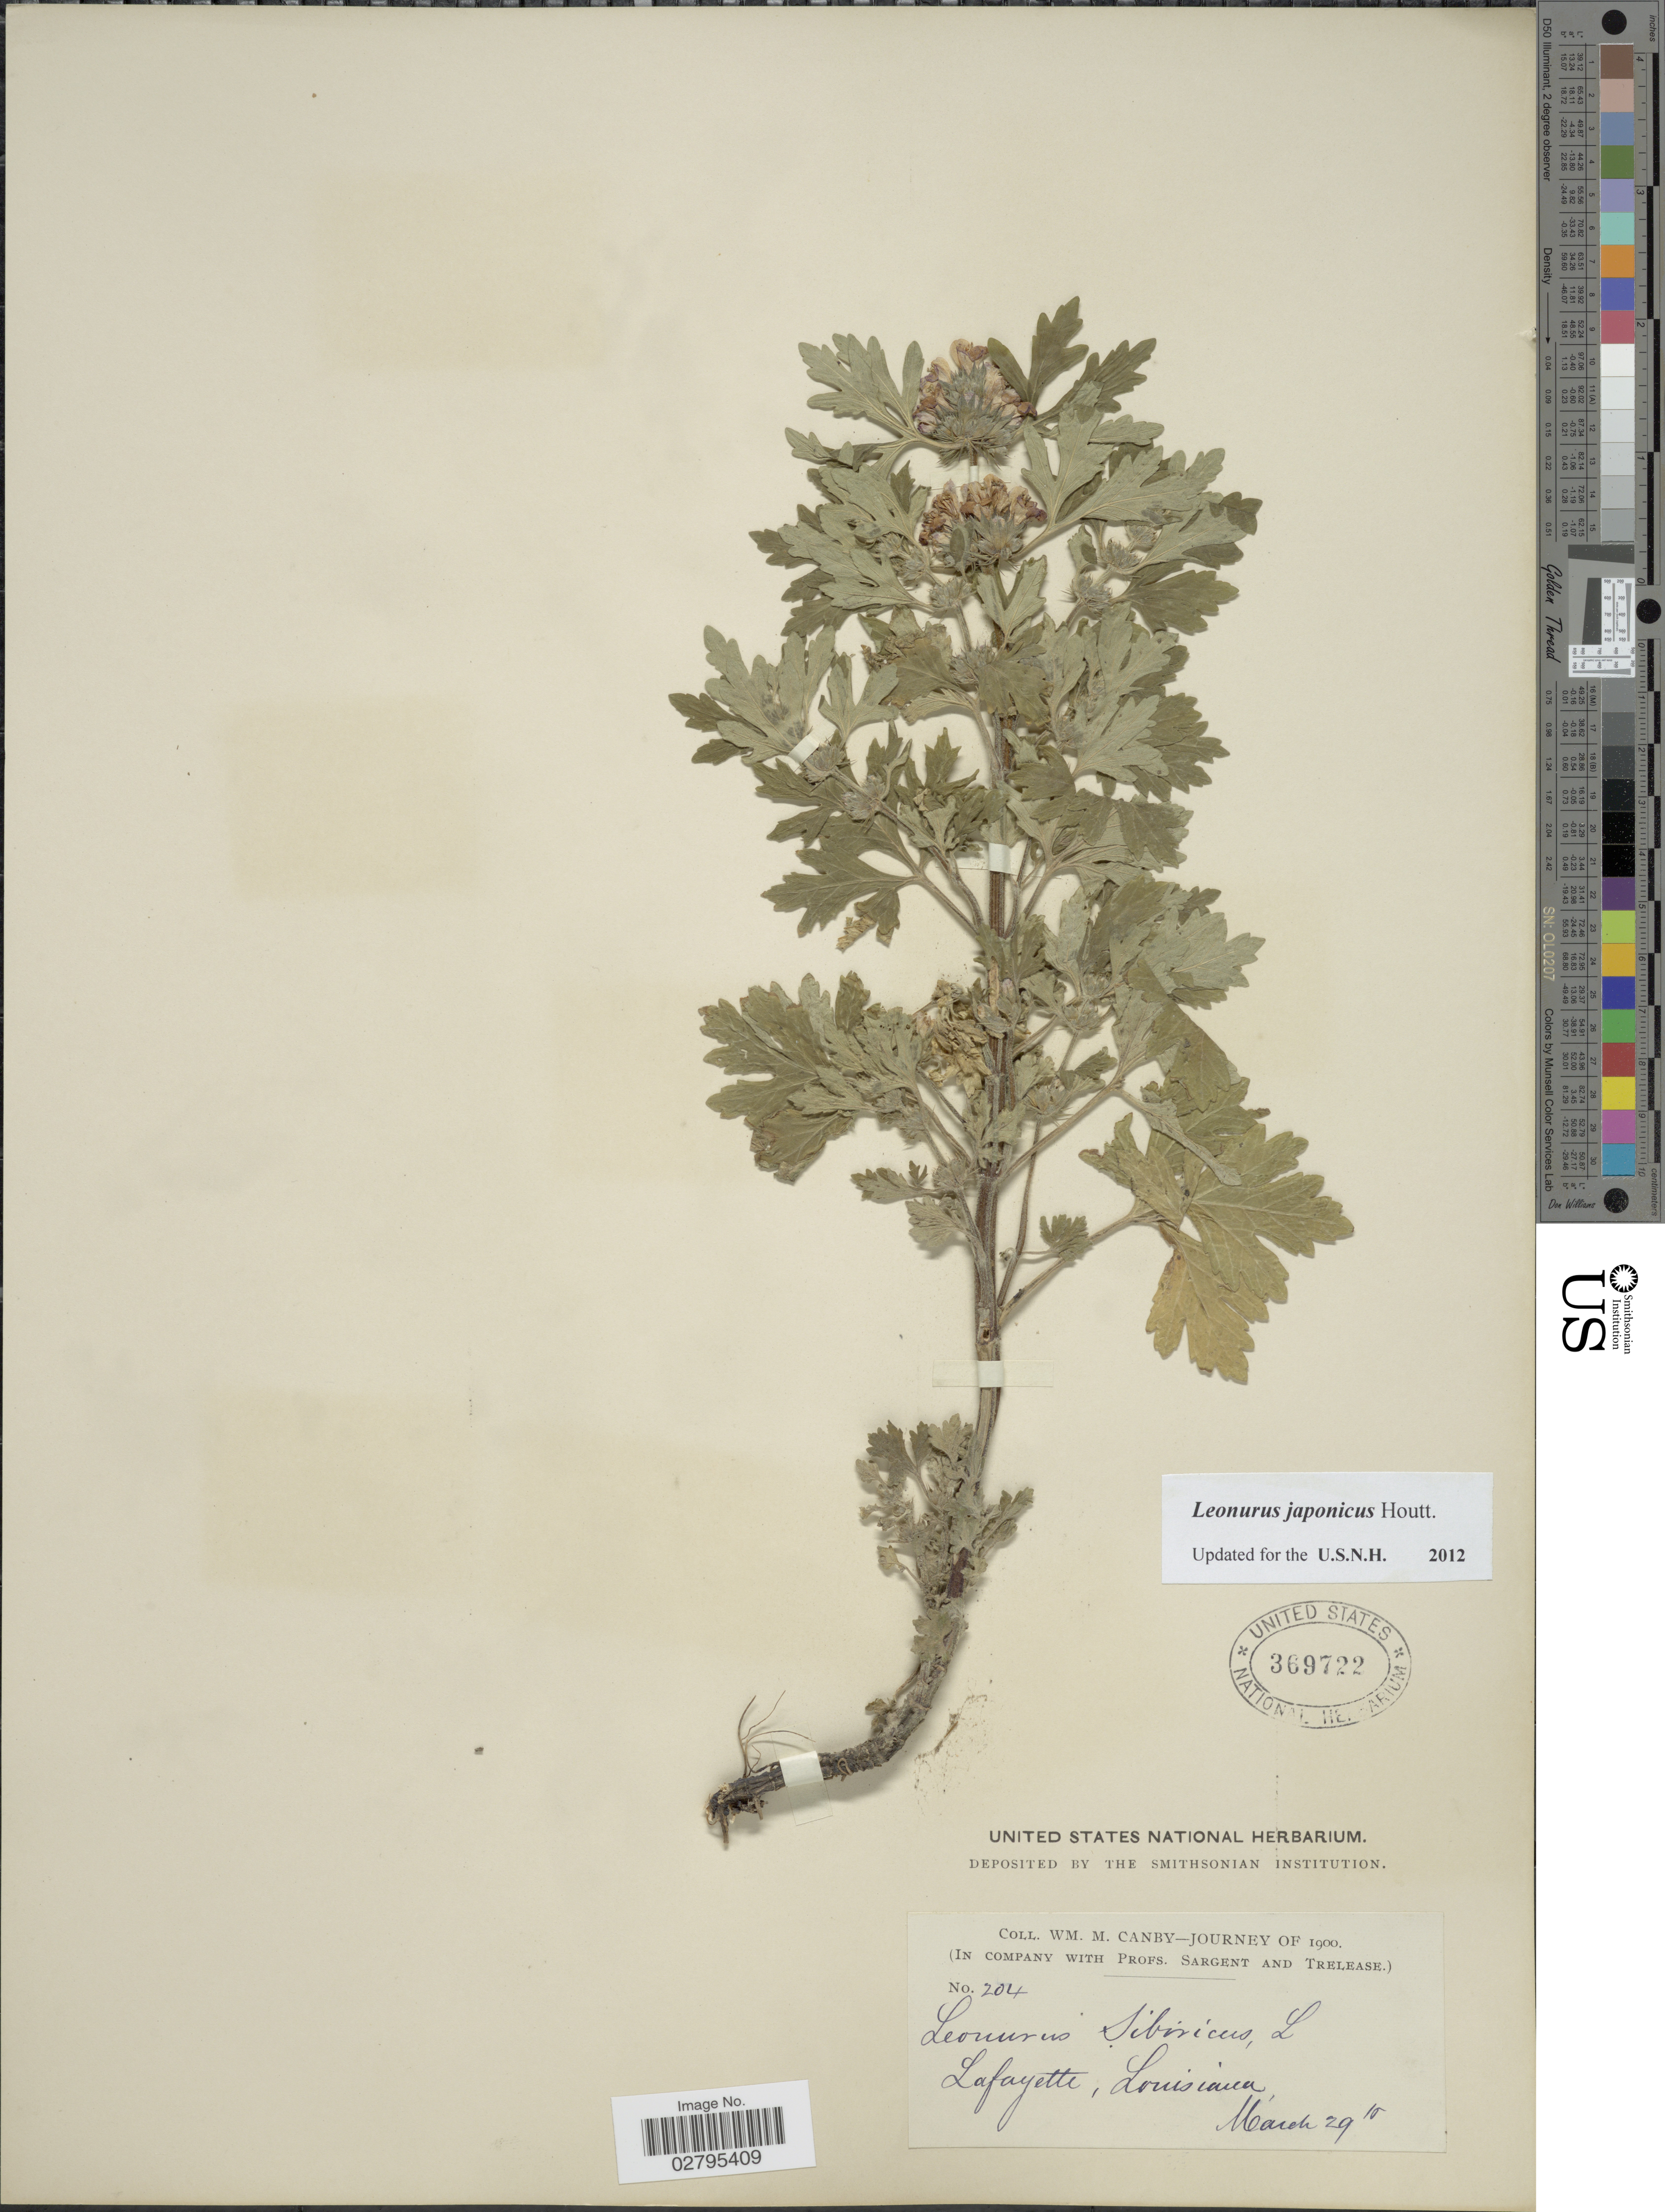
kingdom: Plantae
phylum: Tracheophyta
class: Magnoliopsida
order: Lamiales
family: Lamiaceae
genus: Leonurus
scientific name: Leonurus japonicus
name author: Houtt.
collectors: W. M. Canby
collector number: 204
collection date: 1900-03-29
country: United States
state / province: Louisiana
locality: Lafayette.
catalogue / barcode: US 369722